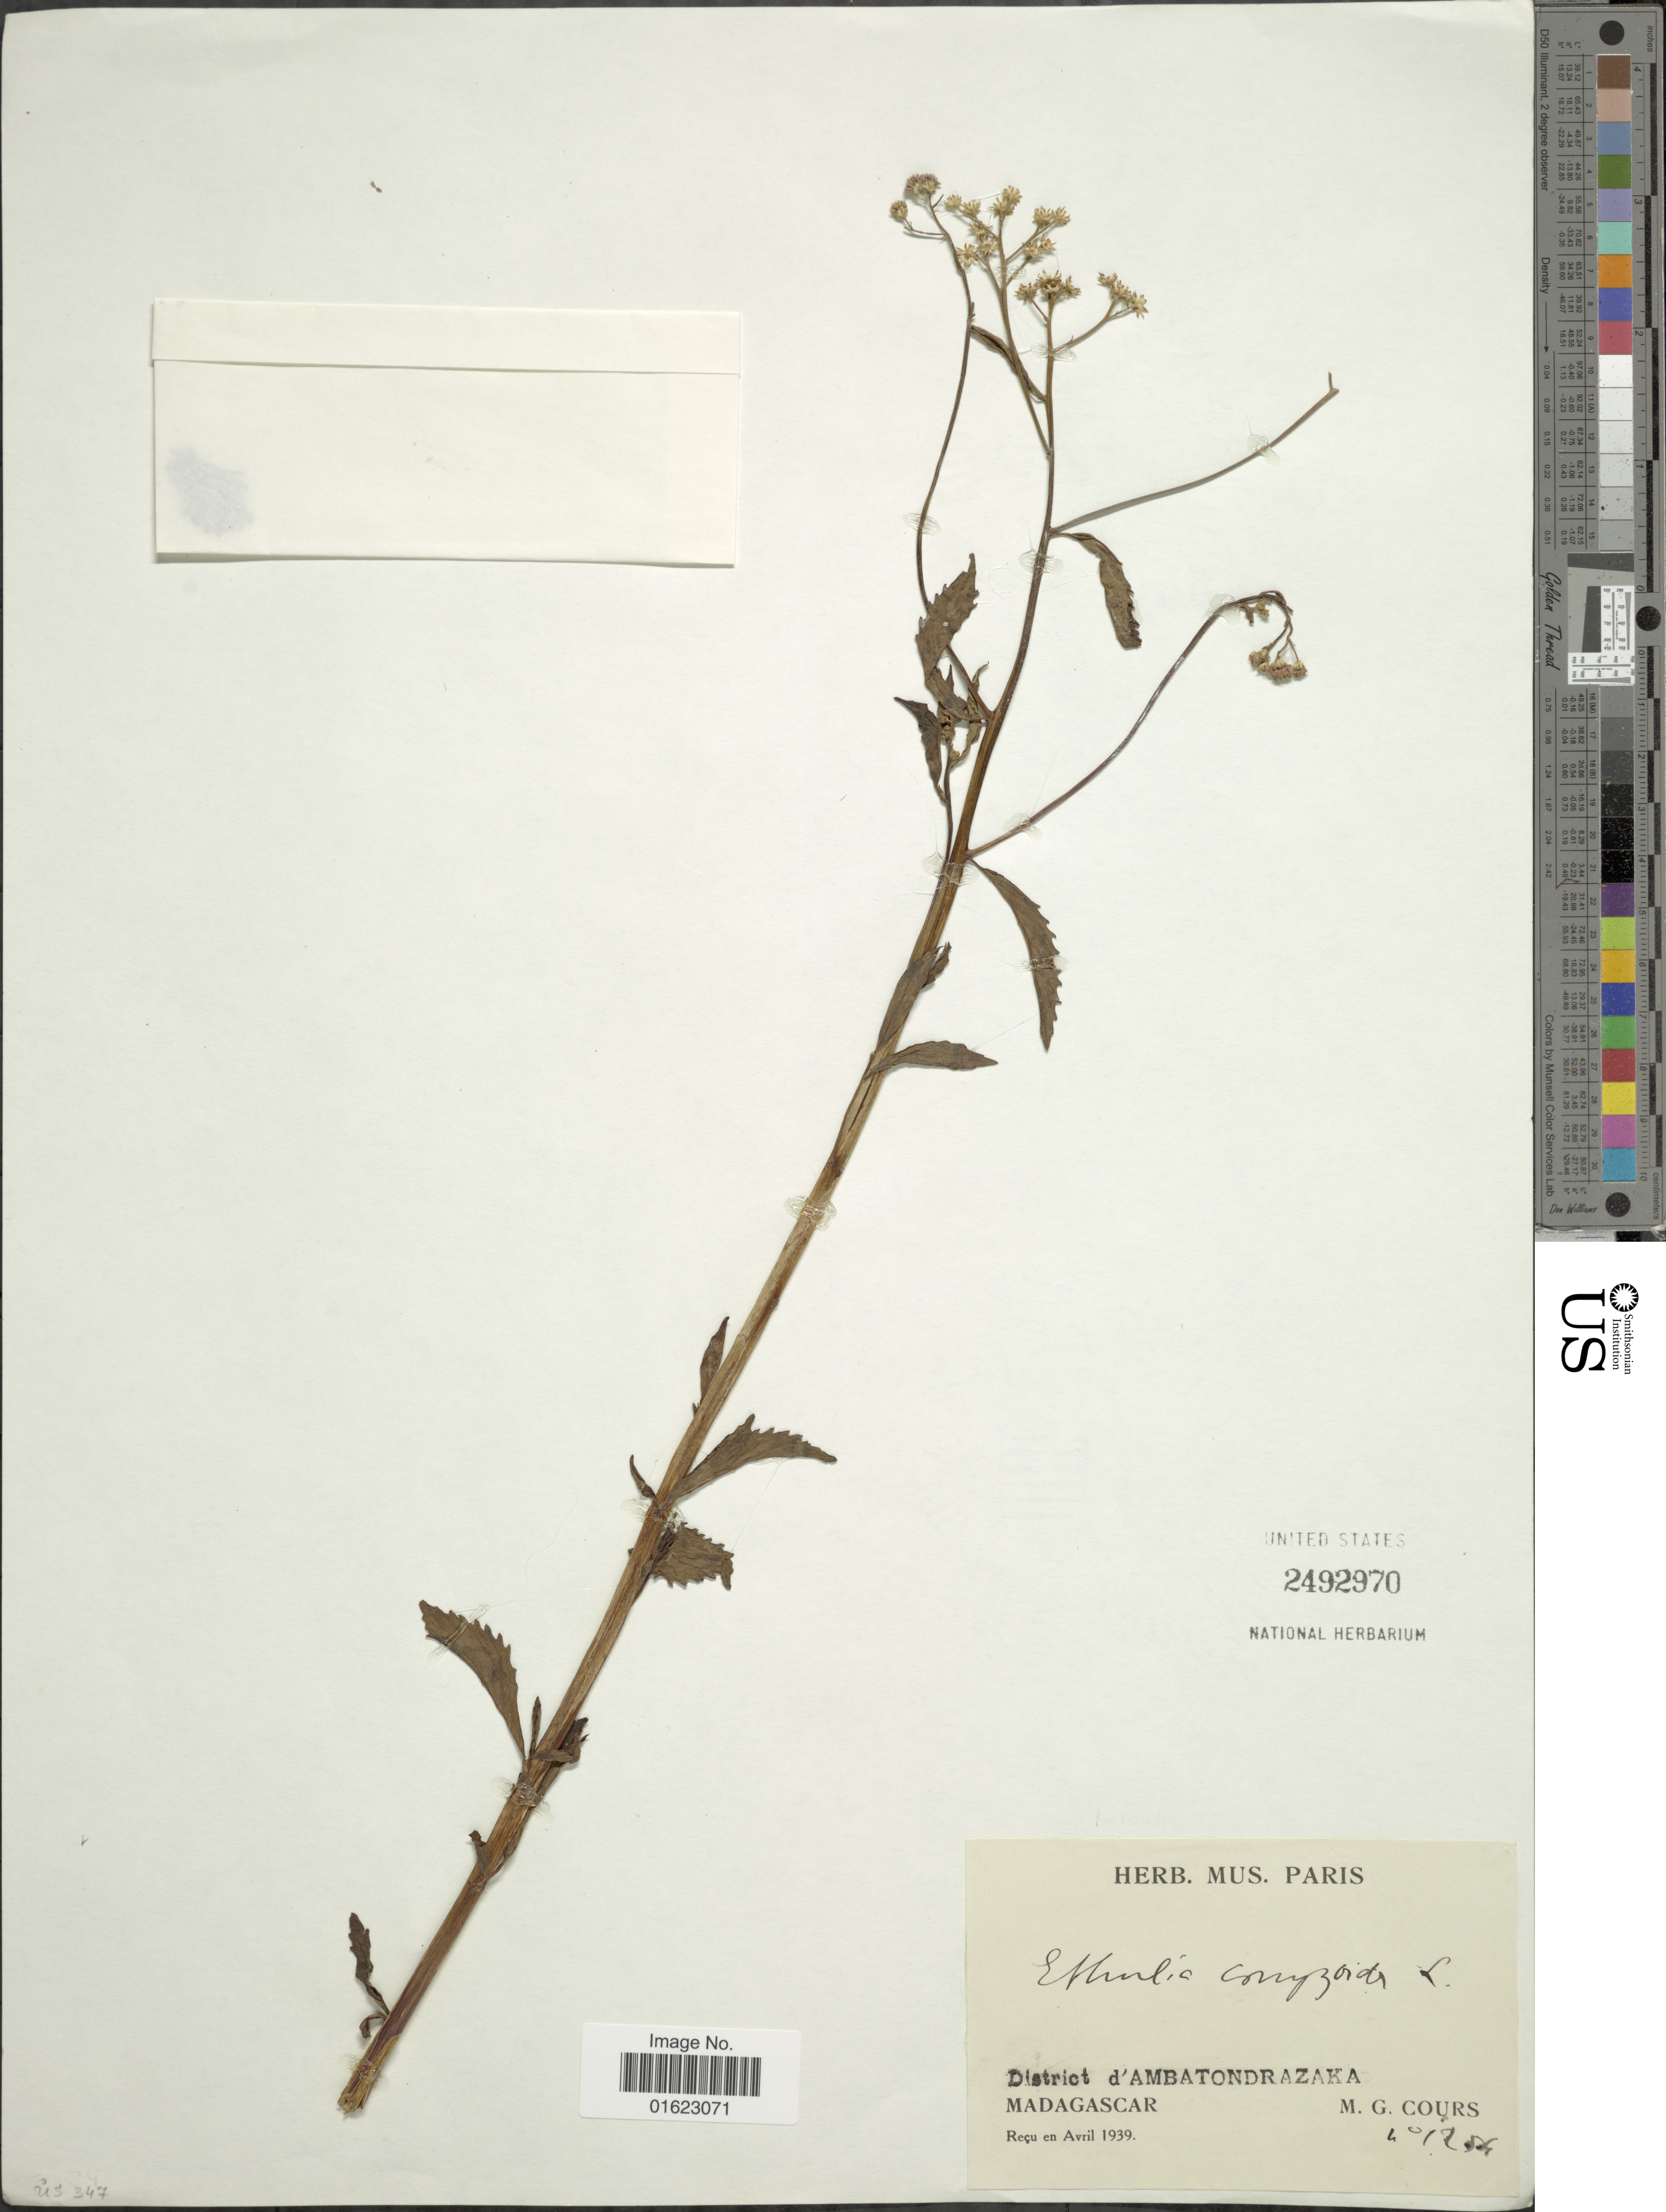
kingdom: Plantae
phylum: Tracheophyta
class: Magnoliopsida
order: Asterales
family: Asteraceae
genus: Ethulia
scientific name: Ethulia conyzoides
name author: L. f.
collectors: M. Cours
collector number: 1254*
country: Madagascar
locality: District d'Ambatondrazaka, Madagascar.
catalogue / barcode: US 2492970